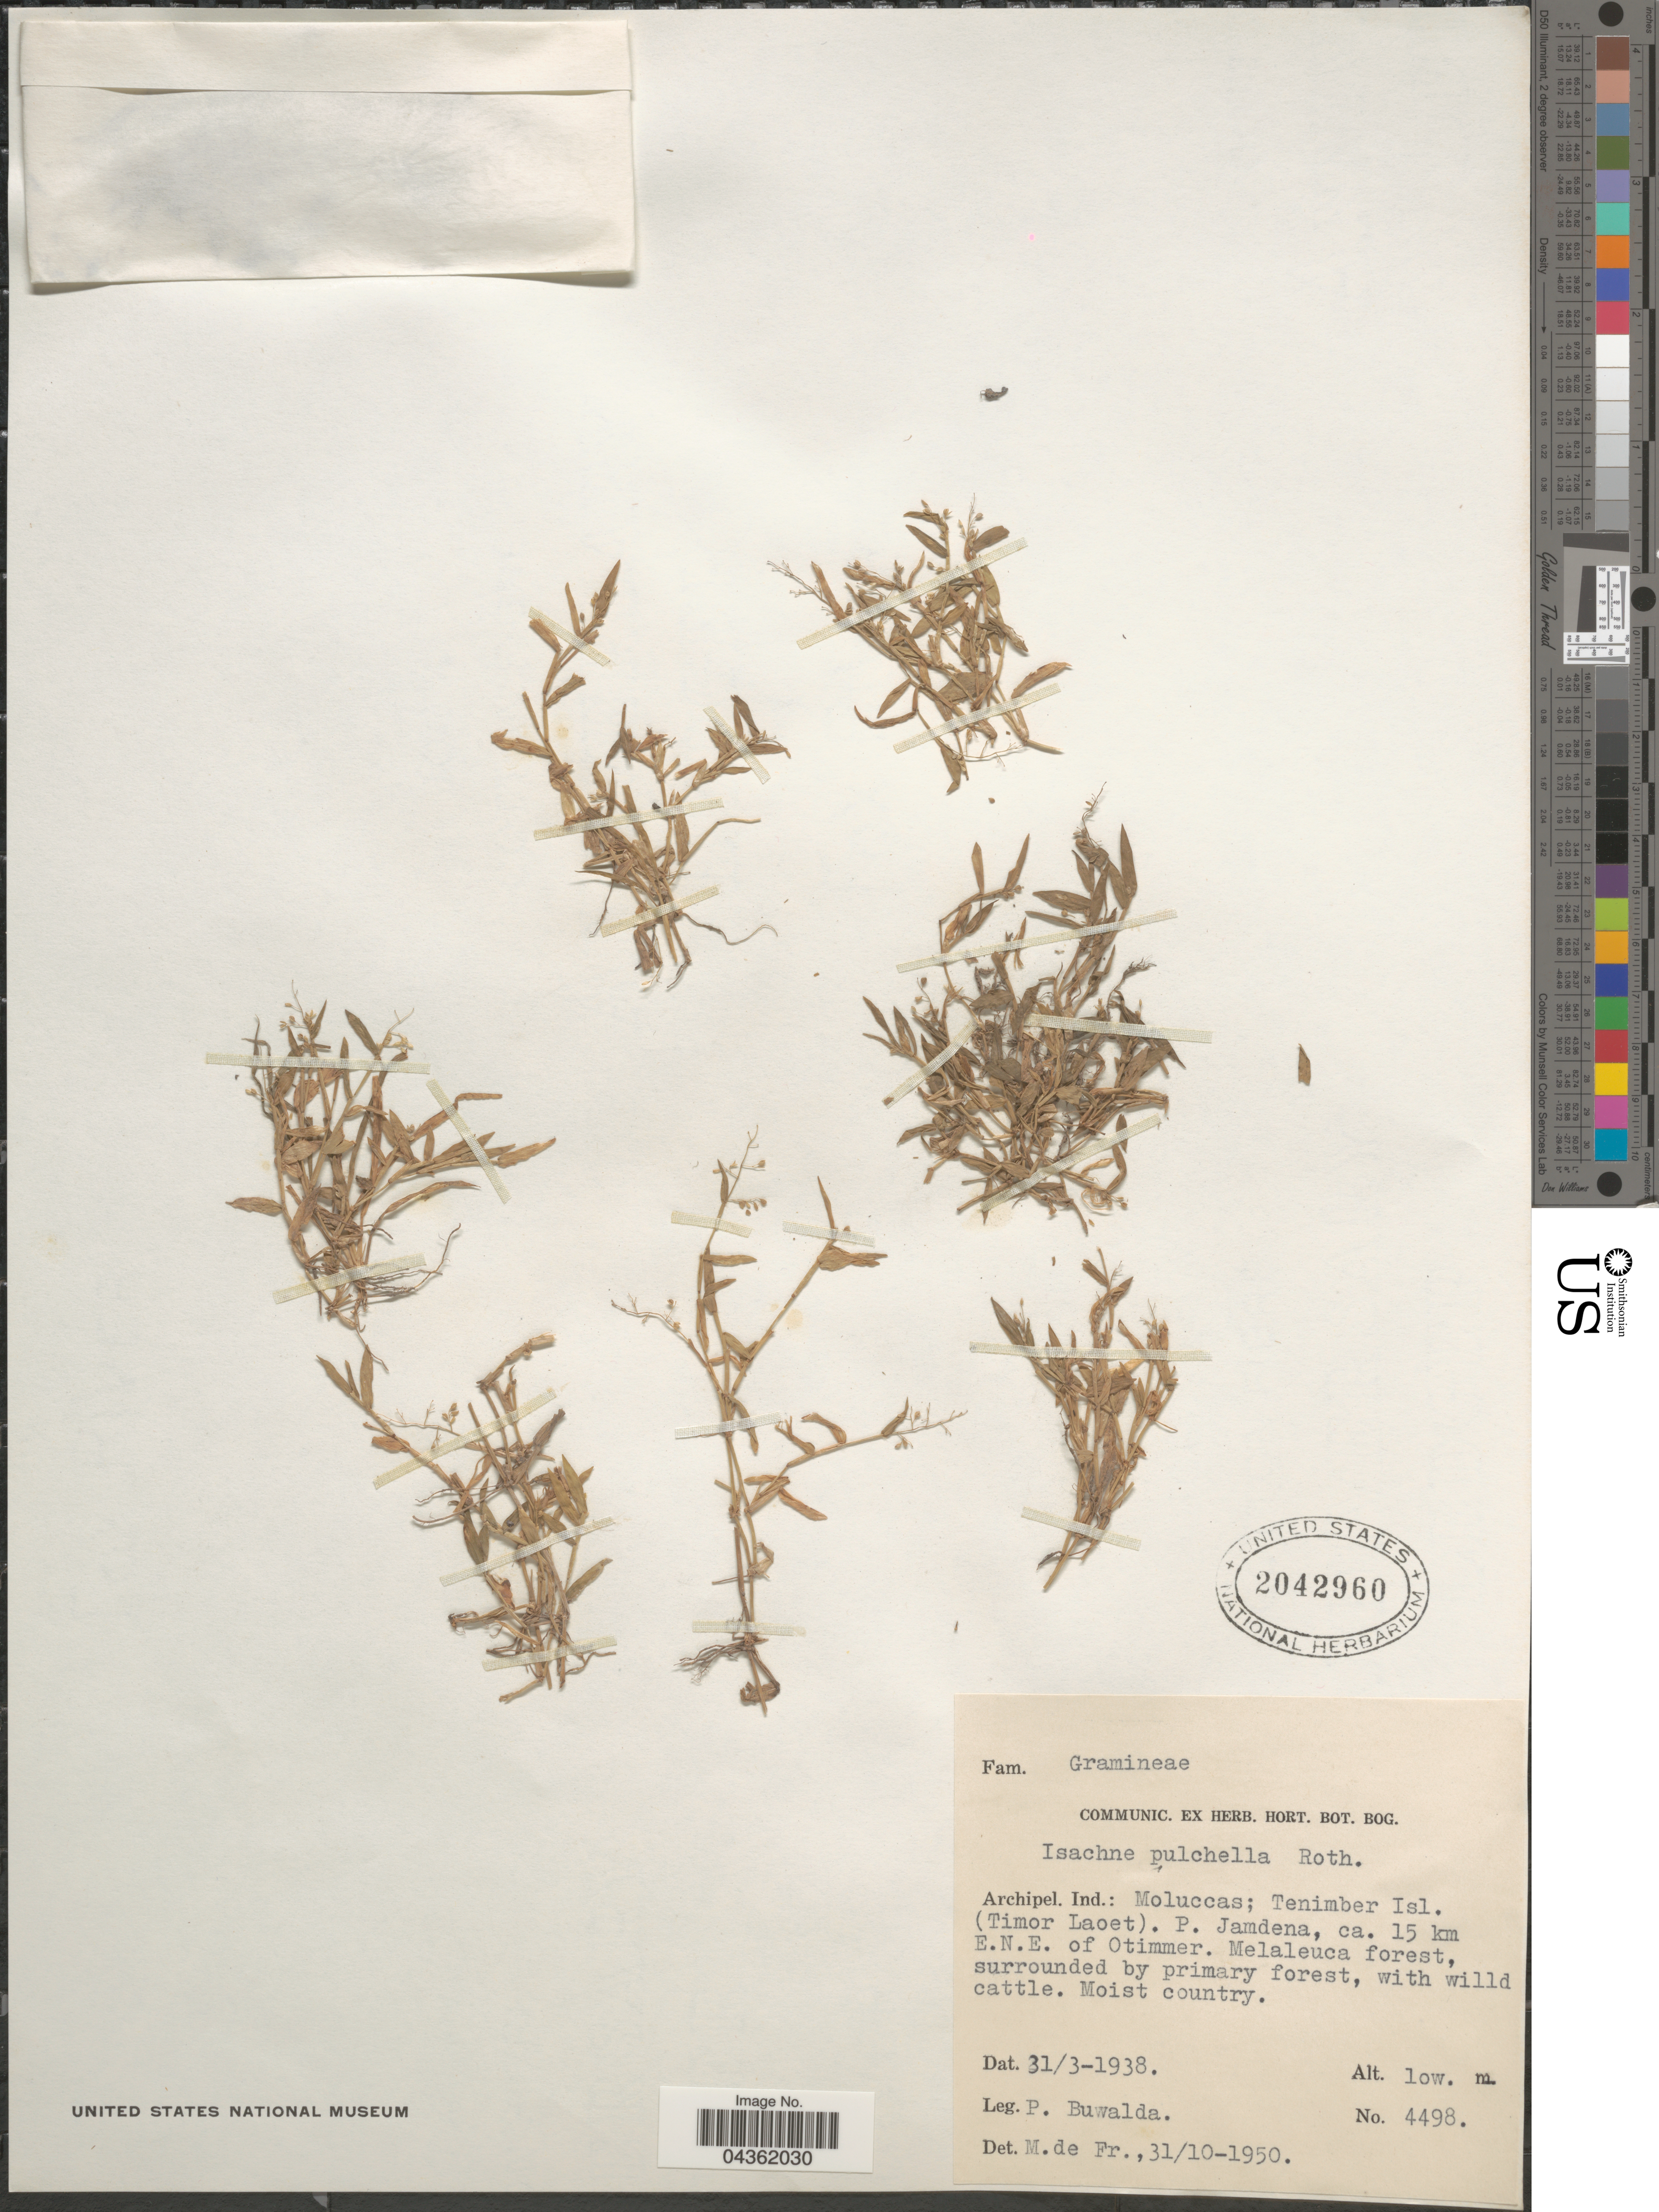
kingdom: Plantae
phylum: Tracheophyta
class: Liliopsida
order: Poales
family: Poaceae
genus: Isachne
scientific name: Isachne pulchella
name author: Roth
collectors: P. Buwalda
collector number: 4498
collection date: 1938-03-31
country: Indonesia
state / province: Maluku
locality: Archipel. Ind.: Moluccas; Tenimber Isl. (Timor Laoet). P. Jamdena, ca. 15 km E. N. E. of Otimmer.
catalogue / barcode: US 2042960